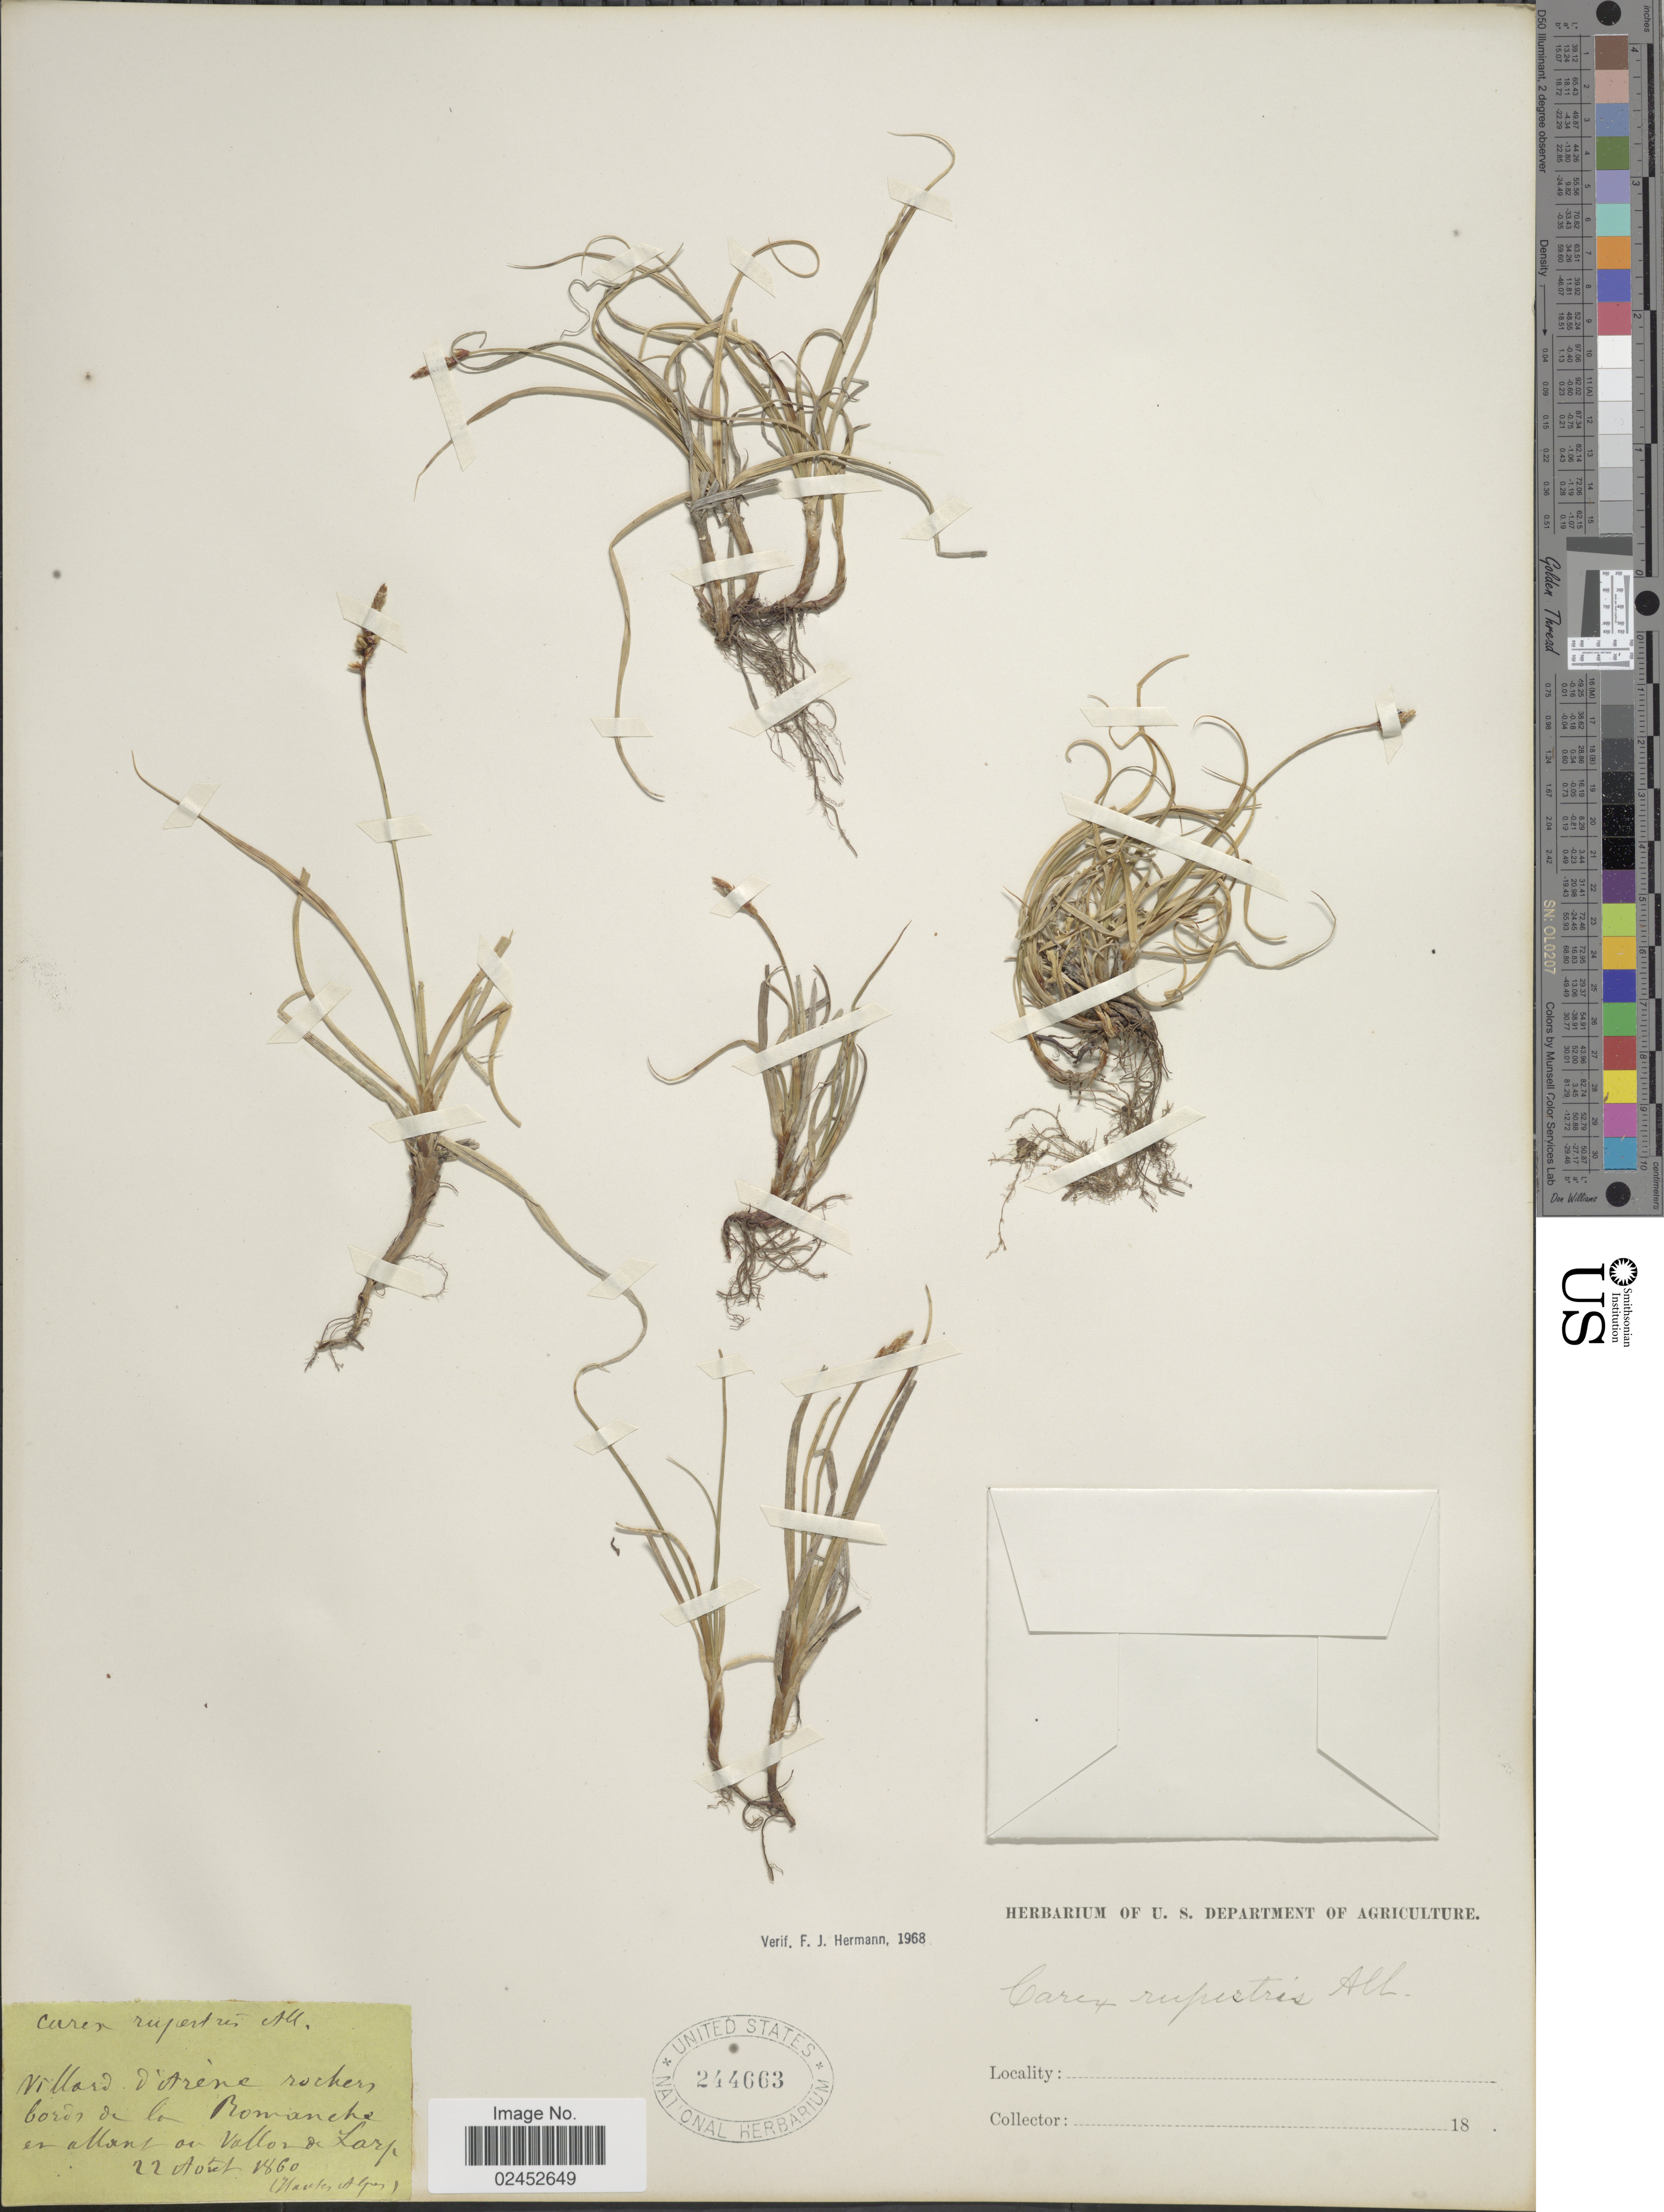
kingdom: Plantae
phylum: Tracheophyta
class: Liliopsida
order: Poales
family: Cyperaceae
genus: Carex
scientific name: Carex rupestris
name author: All.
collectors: Facchini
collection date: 1860-08-22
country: France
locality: Villard d'Arene rochers bods de la Bomanche en Mont au Vallon & Larp, (Hautes Alpes)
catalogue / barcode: US 244663